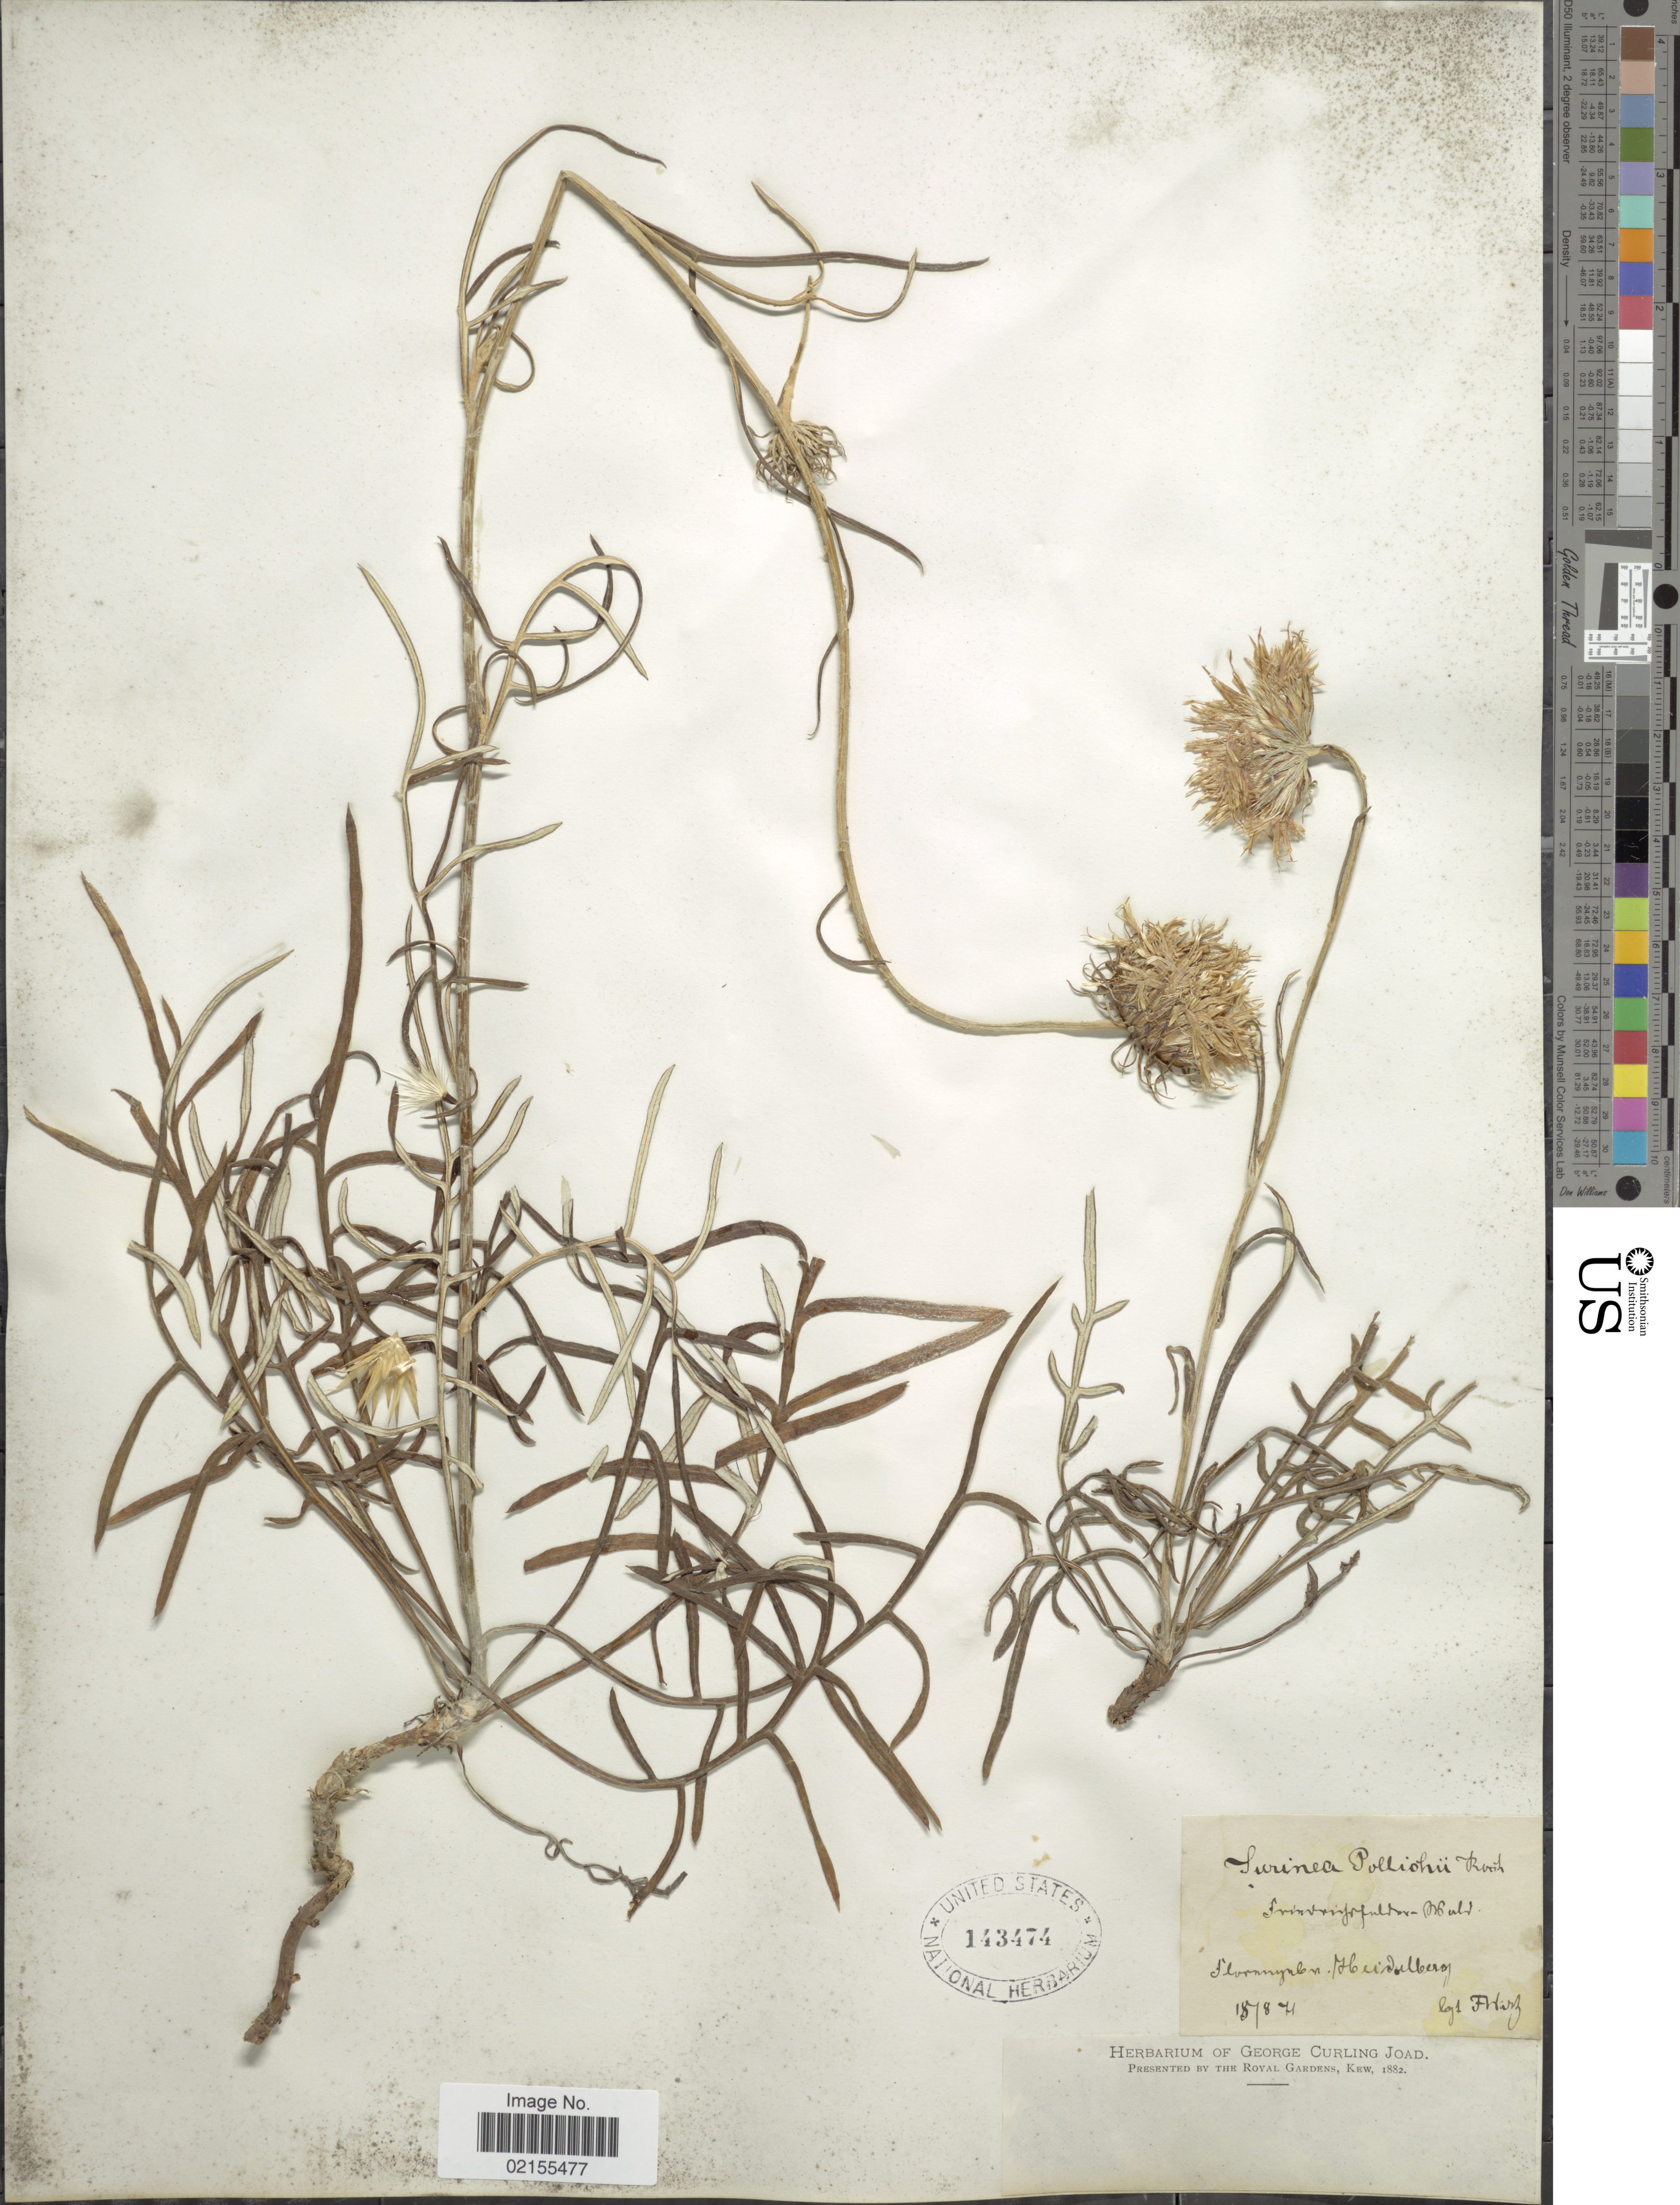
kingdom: Plantae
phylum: Tracheophyta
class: Magnoliopsida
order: Asterales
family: Asteraceae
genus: Jurinea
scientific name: Jurinea pollichii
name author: Nyman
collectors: -. Wirtz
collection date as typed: Transcribed d/m/y: 18/8/71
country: Germany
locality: Stormynlen [interpreted], Heidelberg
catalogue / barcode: US 143474